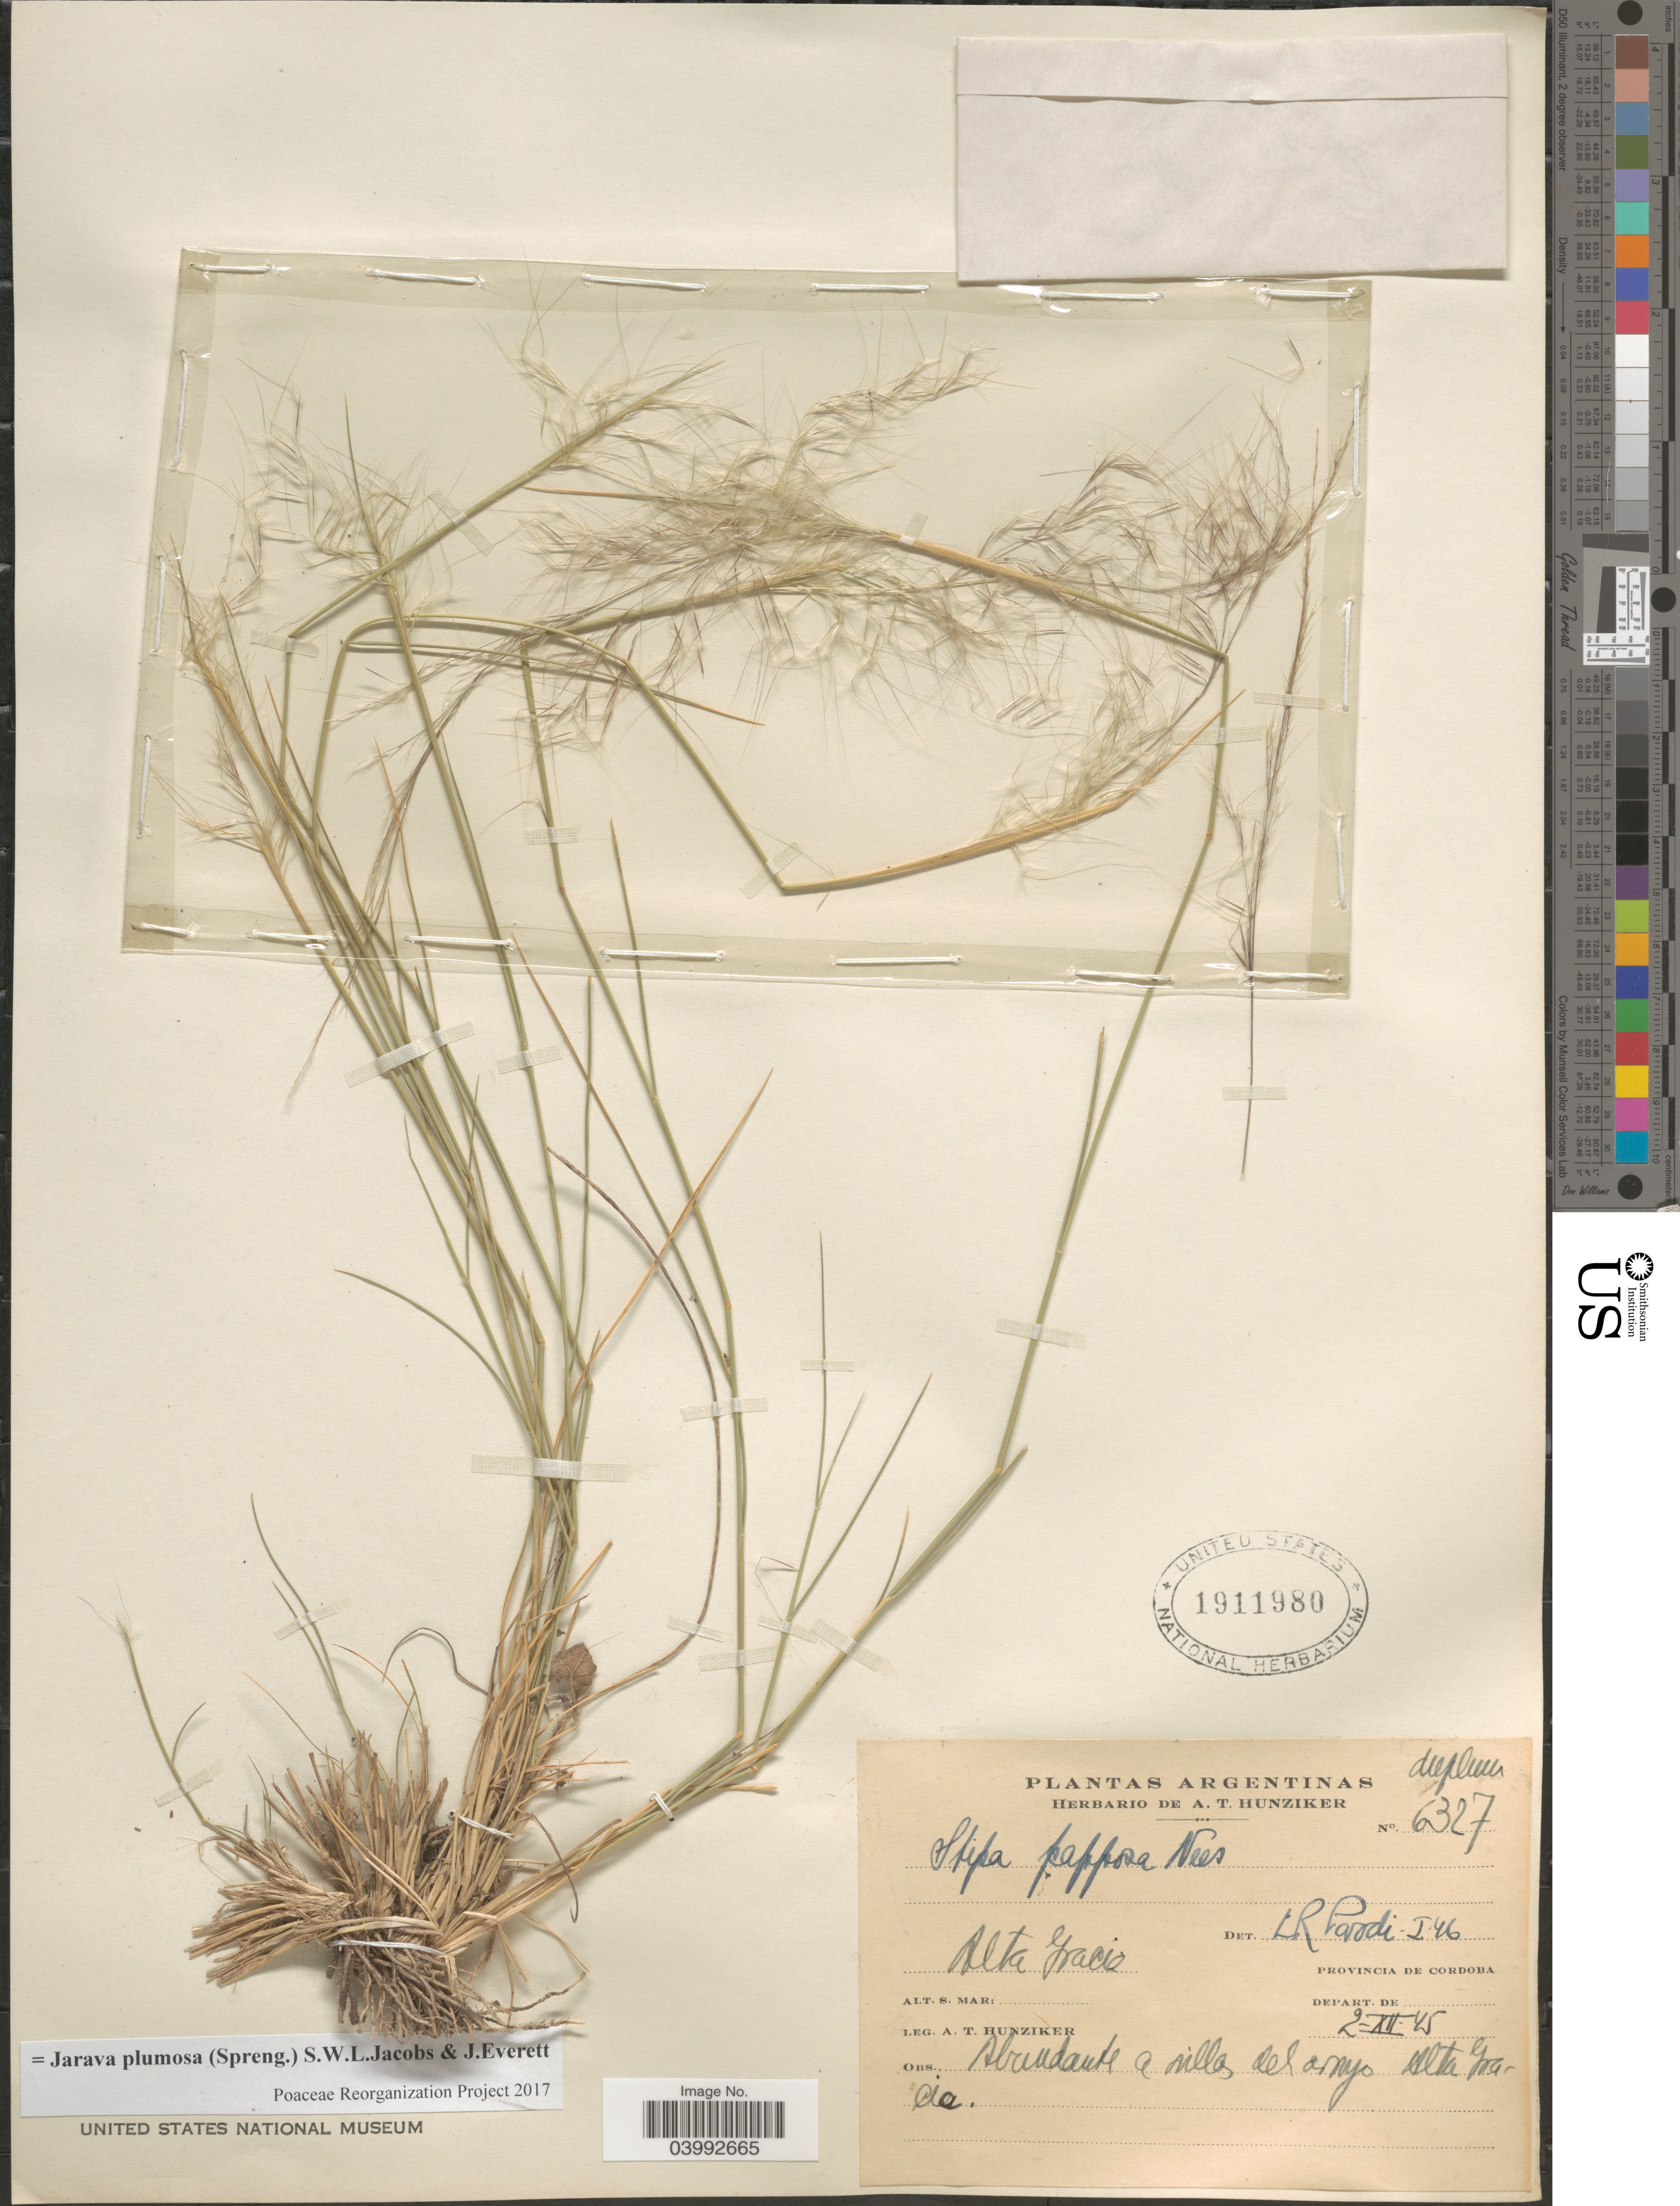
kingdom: Plantae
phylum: Tracheophyta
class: Liliopsida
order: Poales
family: Poaceae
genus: Jarava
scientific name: Jarava plumosa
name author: (Spreng.) S.W.L. Jacobs & J. Everett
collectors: A. T. Hunziker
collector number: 6327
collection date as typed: Transcribed d/m/y: 2/12/45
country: Argentina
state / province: Cordoba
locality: Alta Gracia.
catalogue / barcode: US 1911980